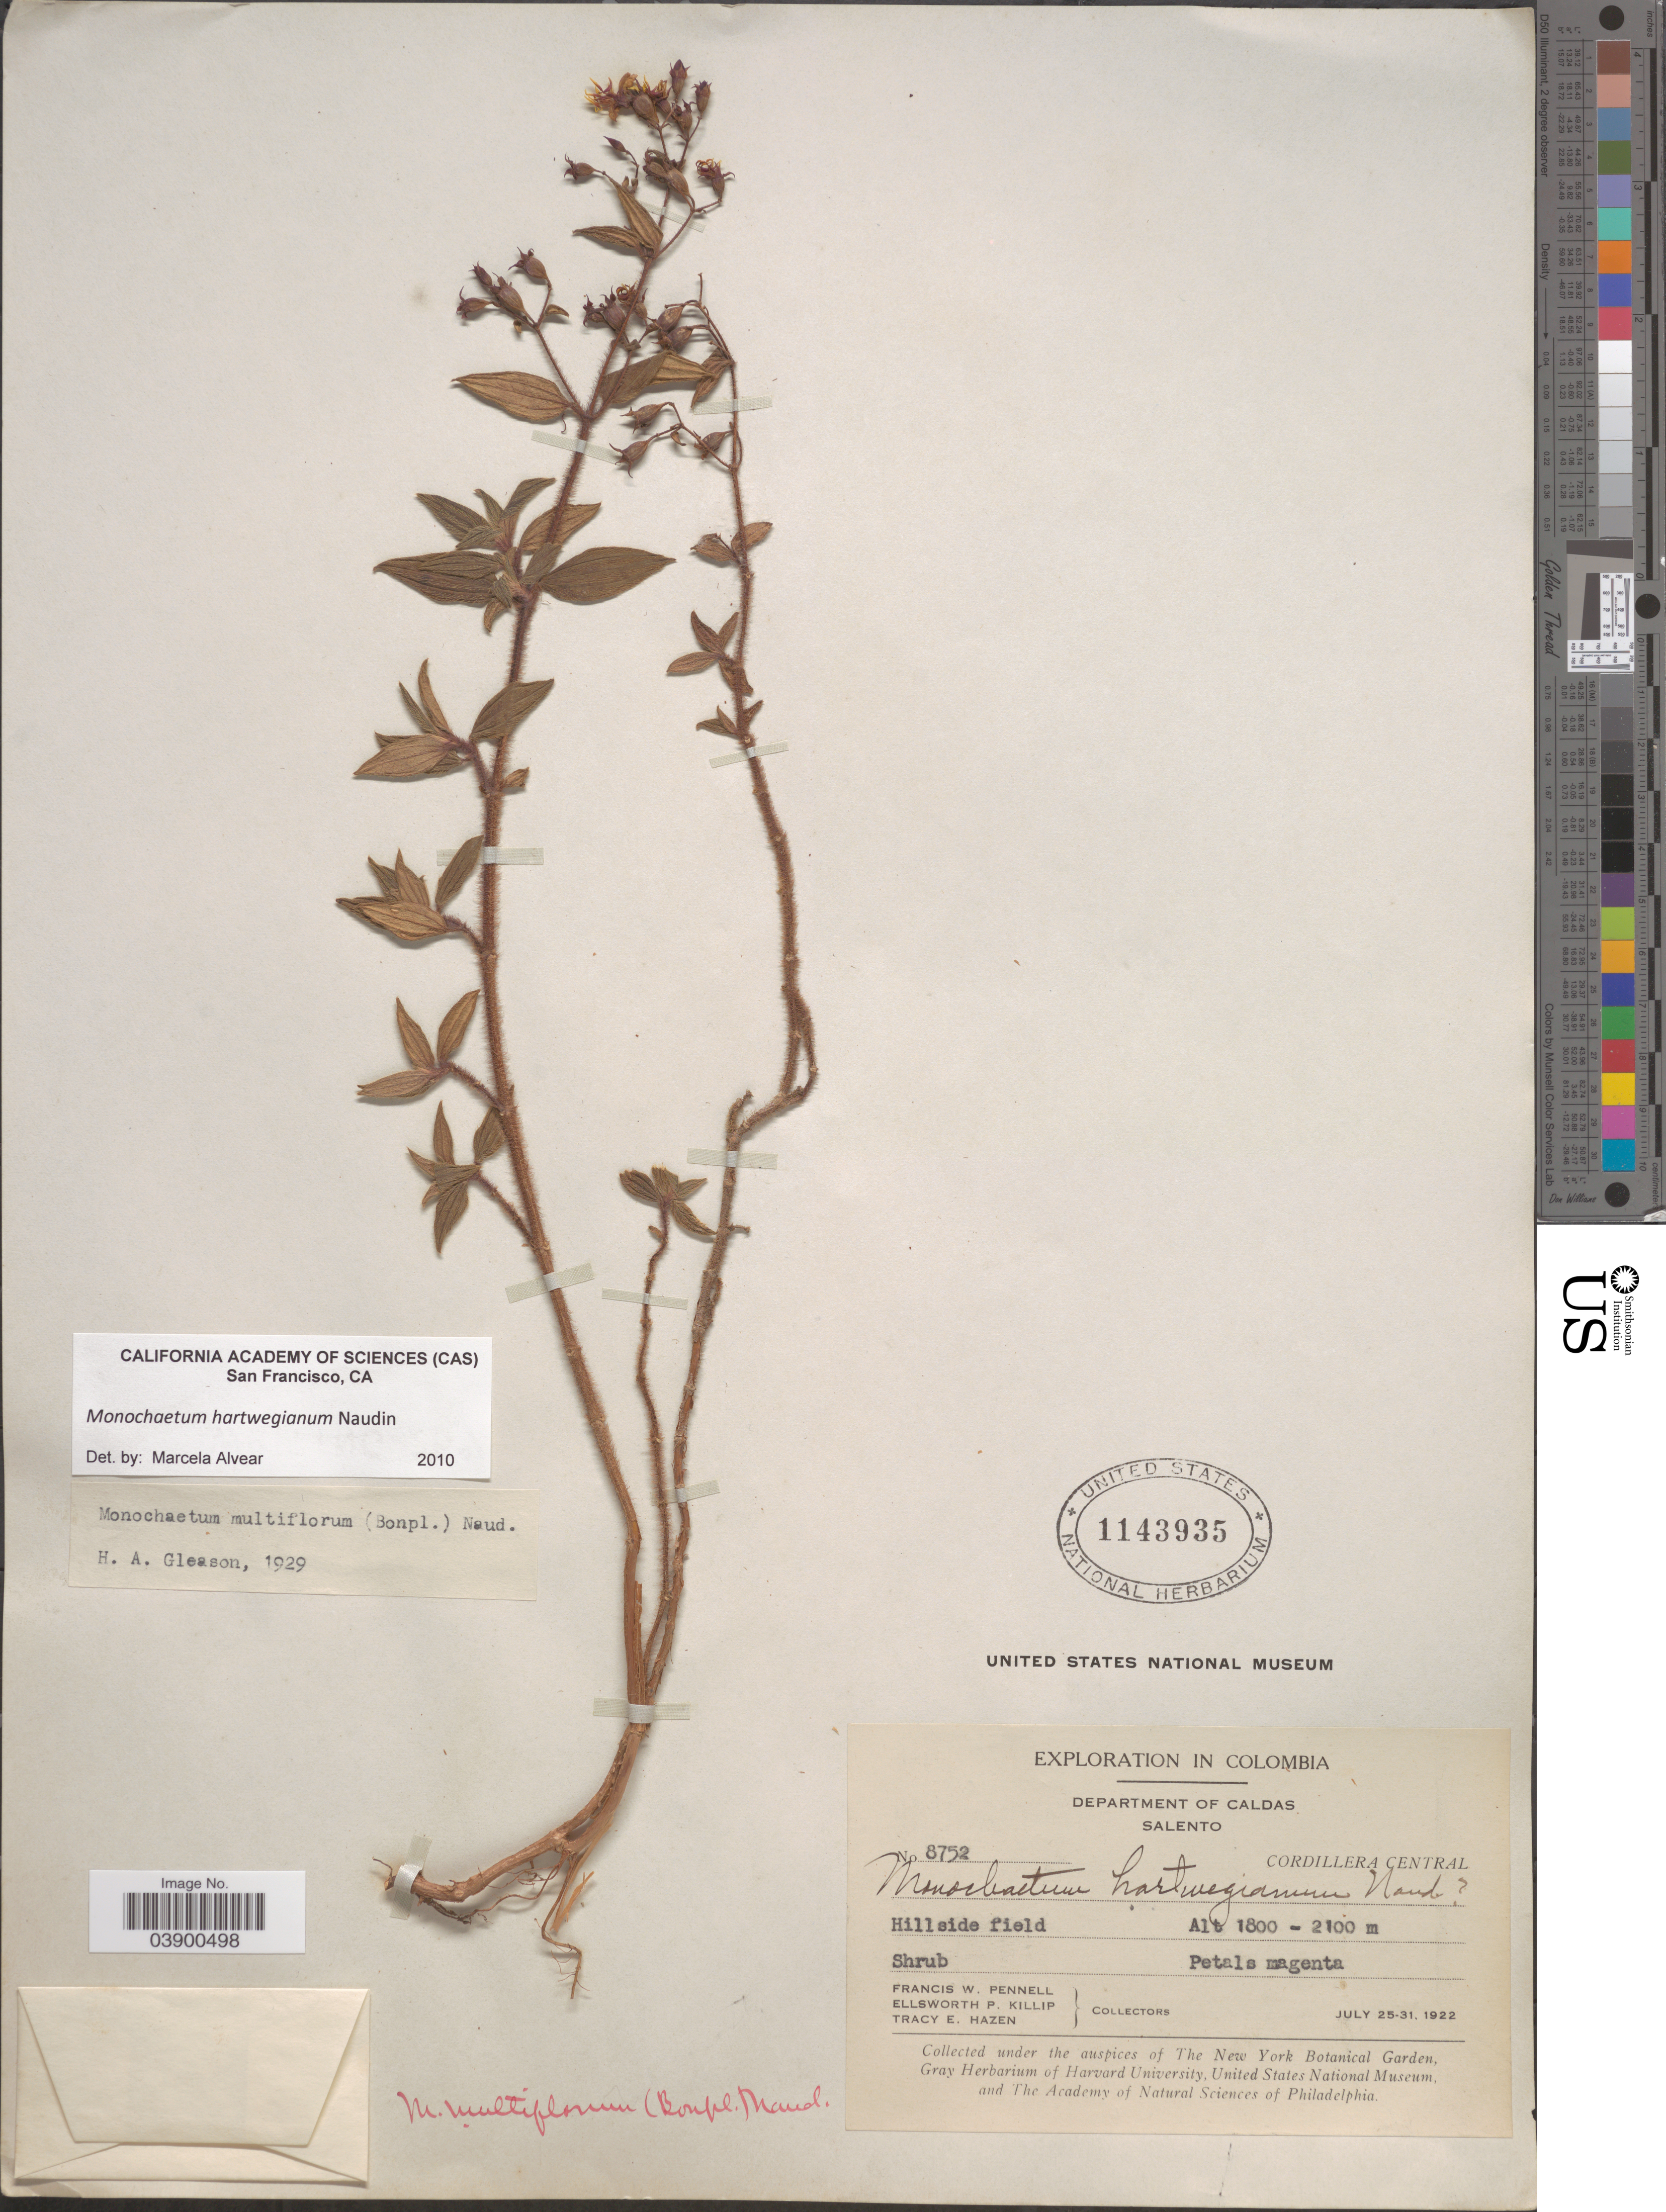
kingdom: Plantae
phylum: Tracheophyta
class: Magnoliopsida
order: Myrtales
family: Melastomataceae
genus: Monochaetum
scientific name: Monochaetum hartwegianum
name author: Naudin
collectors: F. W. Pennell, E. P. Killip & T. E. Hazen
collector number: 8752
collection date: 1922-07-25/1922-07-31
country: Colombia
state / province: Caldas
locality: Department of Caldas. Salento. Cordillera Central.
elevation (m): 1800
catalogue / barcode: US 1143935